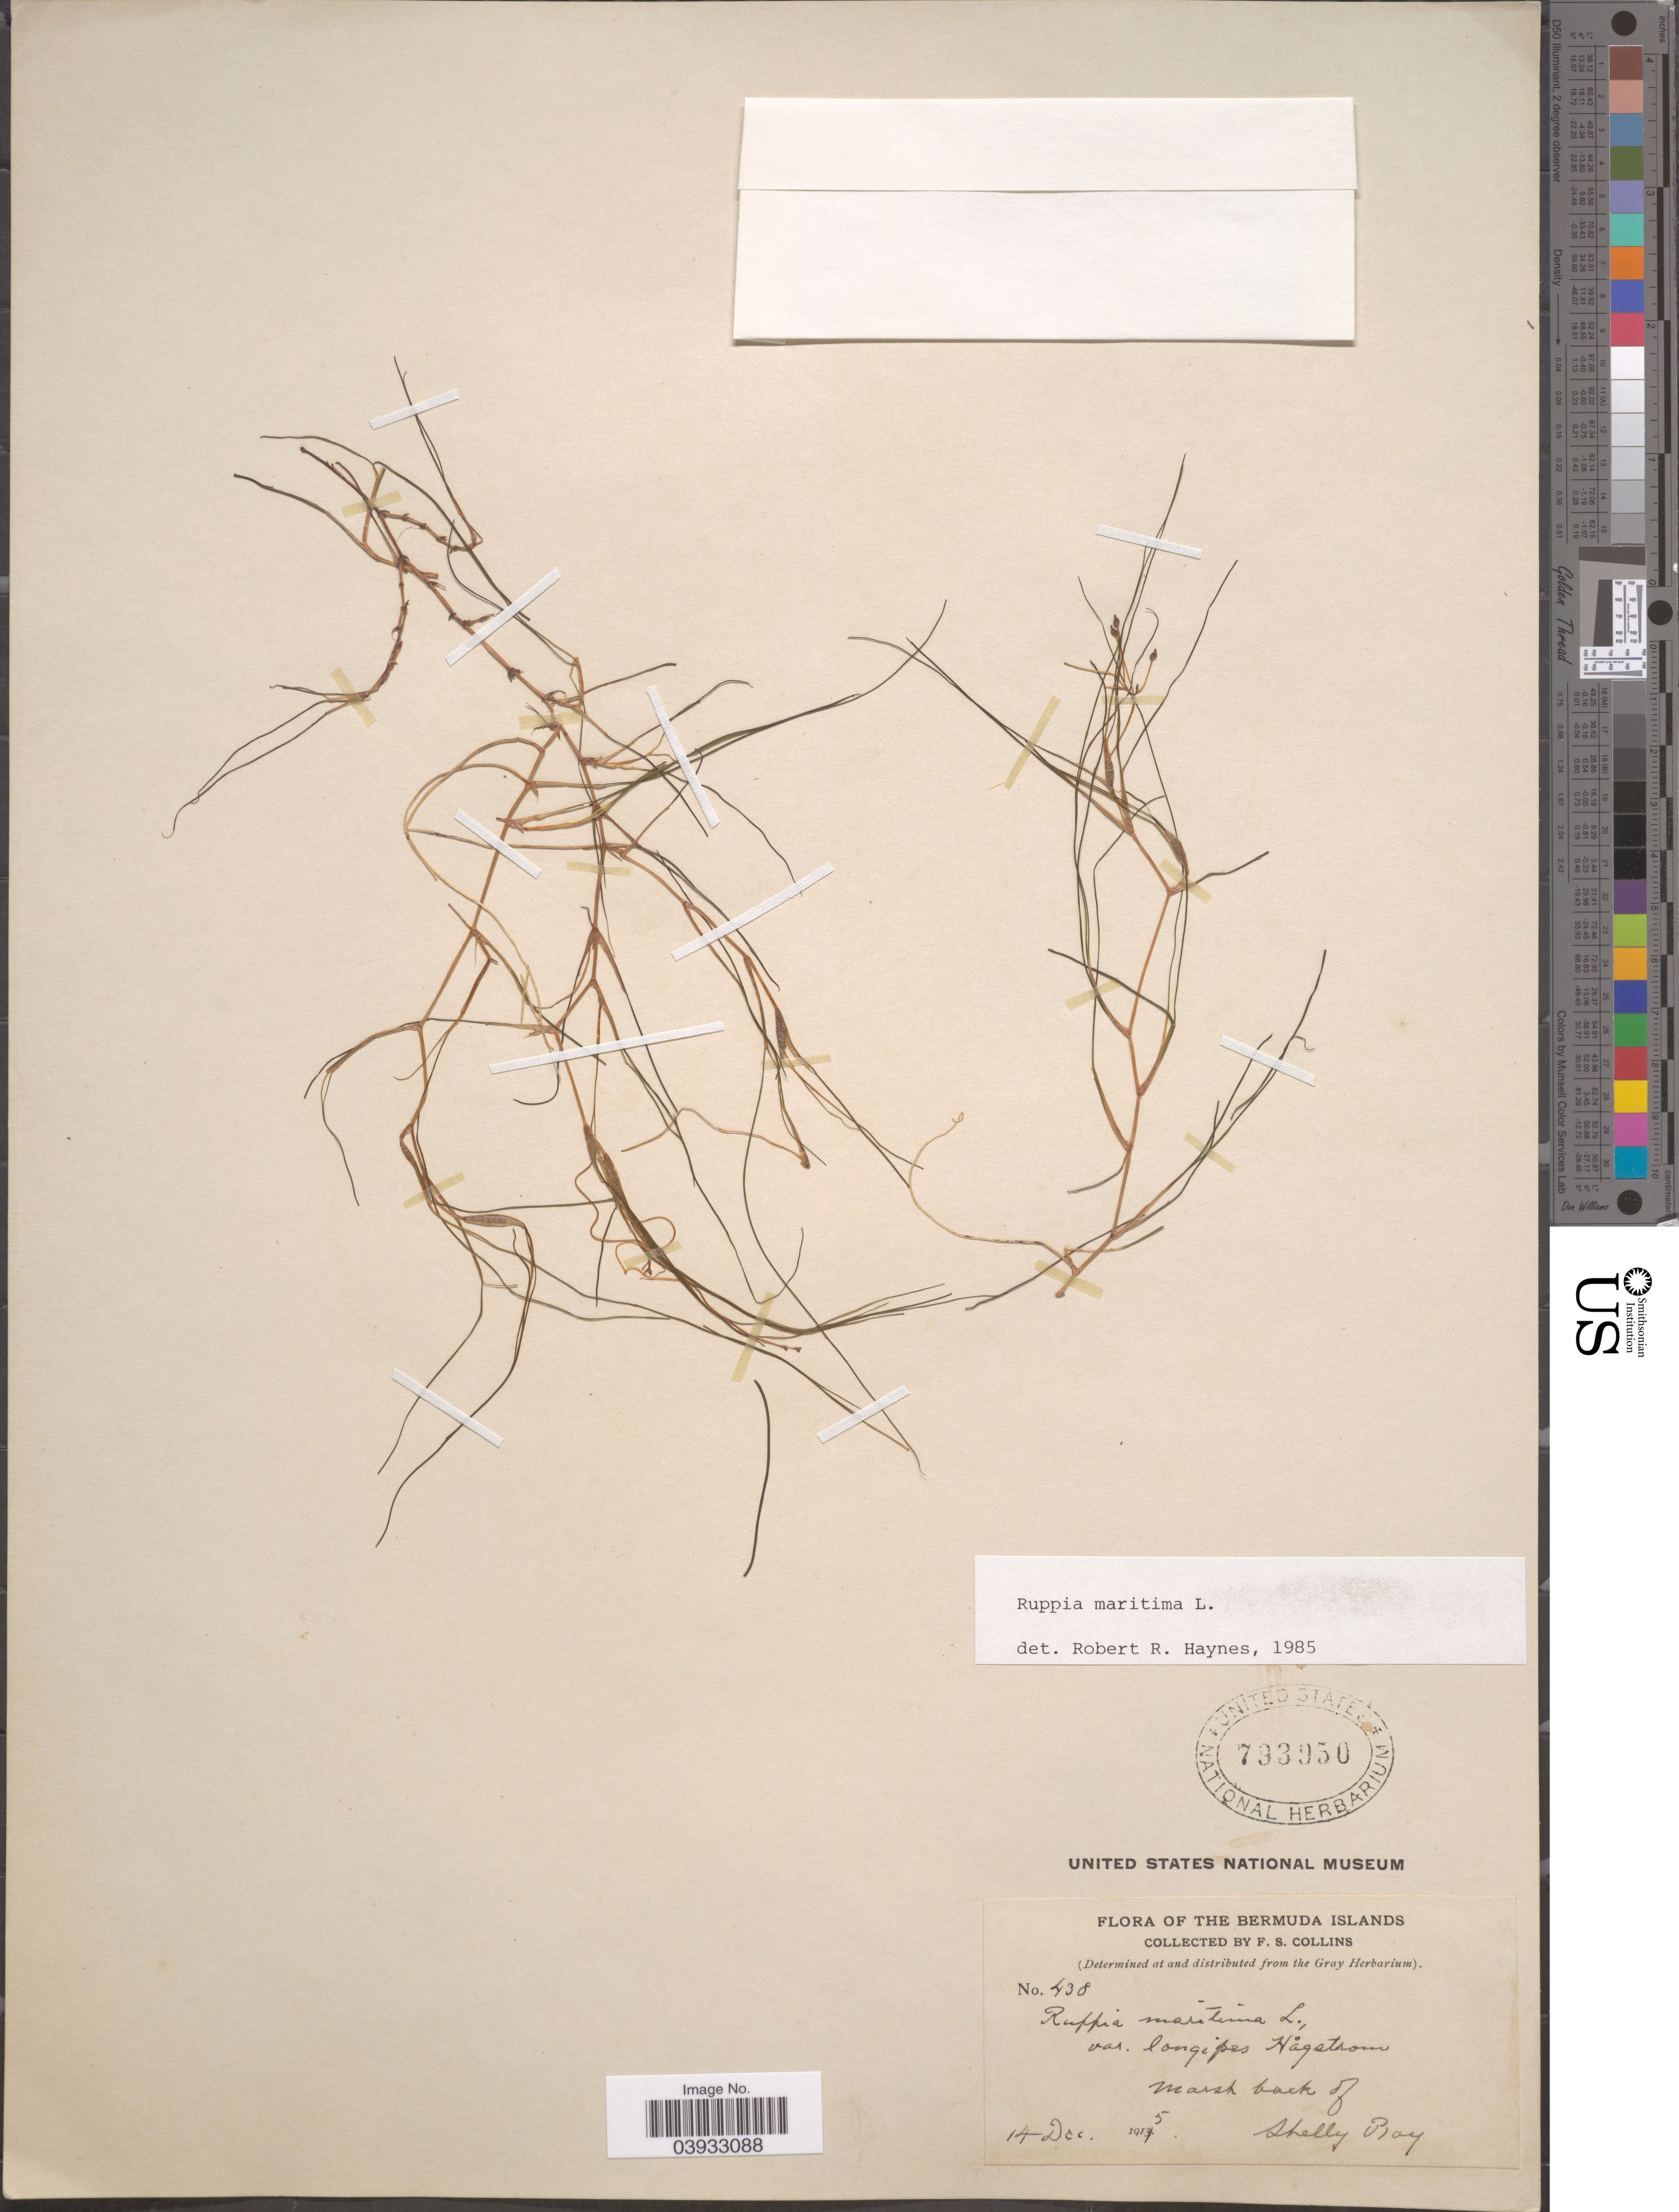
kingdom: Plantae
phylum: Tracheophyta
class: Liliopsida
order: Alismatales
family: Ruppiaceae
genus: Ruppia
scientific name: Ruppia maritima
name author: L.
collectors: F. Collins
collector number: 438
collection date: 1915-12-14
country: Bermuda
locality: The Bermuda Islands. Marsh back of Shelly Bay.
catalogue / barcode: US 793950